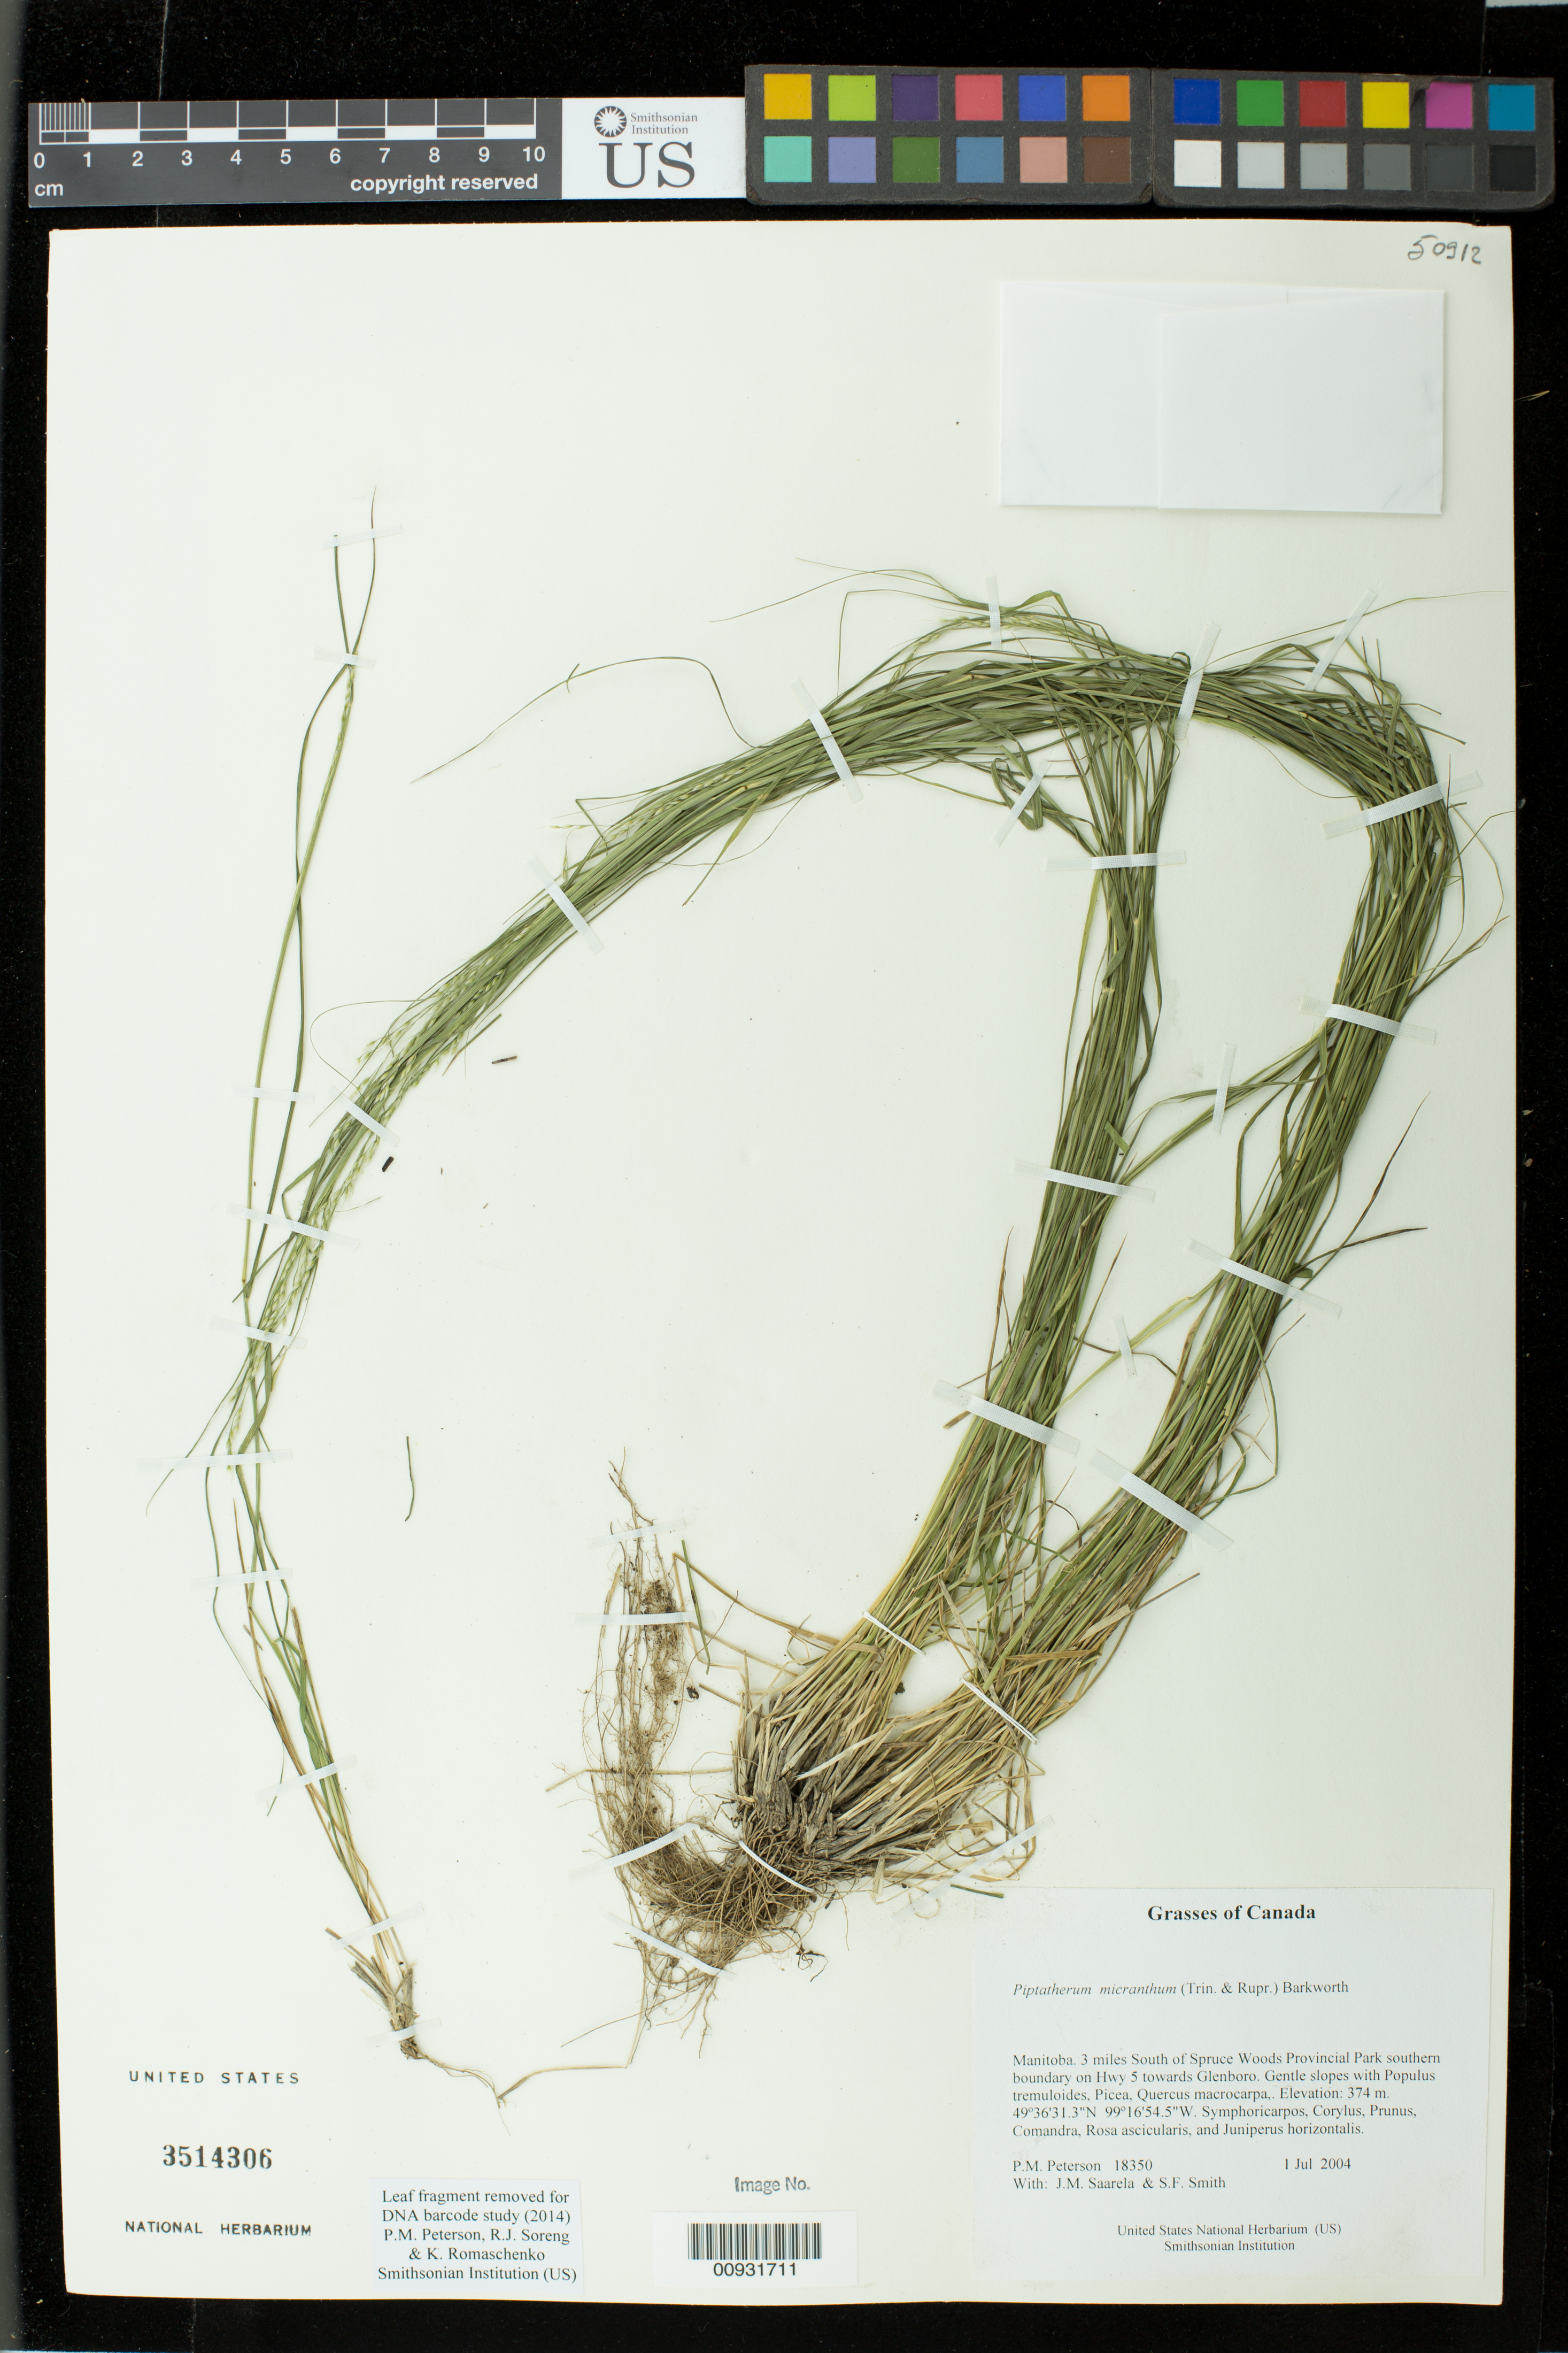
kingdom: Plantae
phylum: Tracheophyta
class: Liliopsida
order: Poales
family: Poaceae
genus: Piptatheropsis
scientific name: Piptatheropsis micrantha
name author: (Trin. & Rupr.) Romasch.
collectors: P. M. Peterson, J. Saarela & S.F. Smith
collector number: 18350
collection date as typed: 01 Jul 2004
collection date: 2004-07-01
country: Canada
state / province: Manitoba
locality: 3 miles South of Spruce Woods Provincial Park southern boundary on Hwy 5 towards Glenboro. Gentle slopes with Populus tremuloides, Picea, Quercus macrocarpa,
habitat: Symphoricarpos, Corylus, Prunus, Comandra, Rosa ascicularis, and Juniperus horizontalis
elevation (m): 374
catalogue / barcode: US 3514306